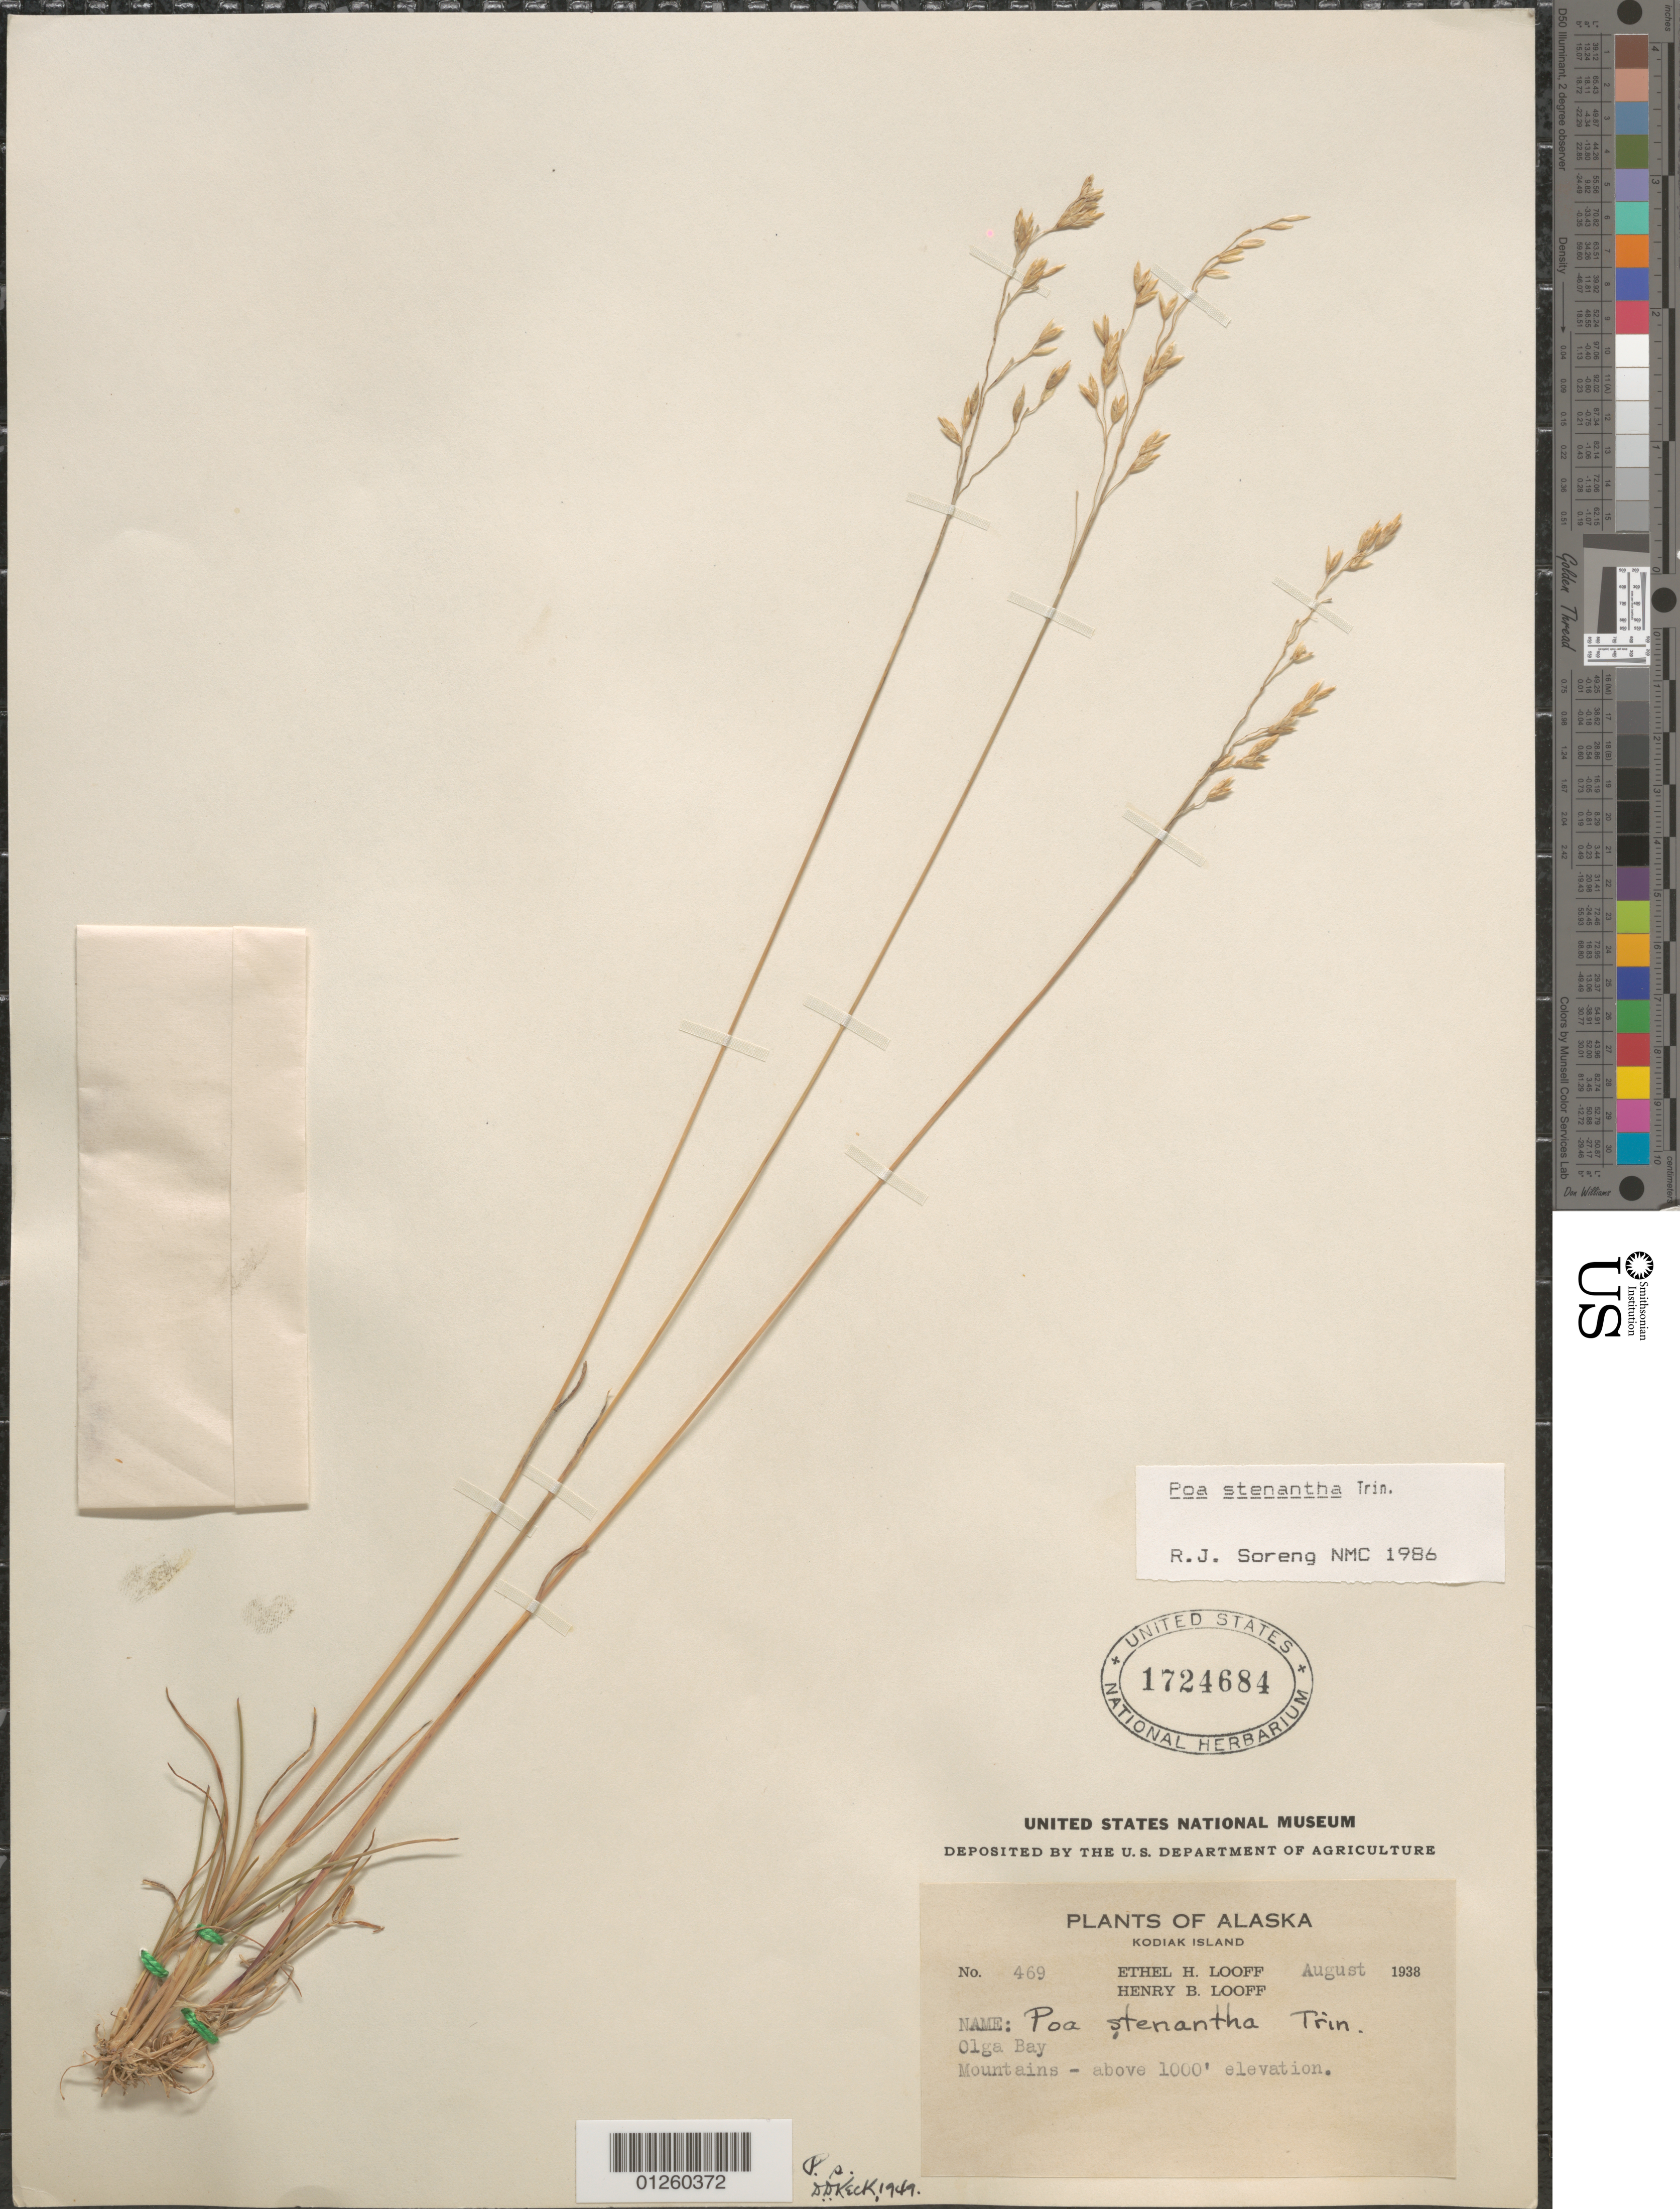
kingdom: Plantae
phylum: Tracheophyta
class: Liliopsida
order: Poales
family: Poaceae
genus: Poa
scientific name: Poa stenantha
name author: Trin.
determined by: Soreng, Robert J., Research Associate (BOT), Smithsonian Institution - National Museum of Natural History (UNITED STATES)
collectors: E. Looff & H. Looff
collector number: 496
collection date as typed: August 1938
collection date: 1938-08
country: United States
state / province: Alaska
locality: Olga Bay, Kodiak Island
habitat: Mountains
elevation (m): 305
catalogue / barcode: US 1724684